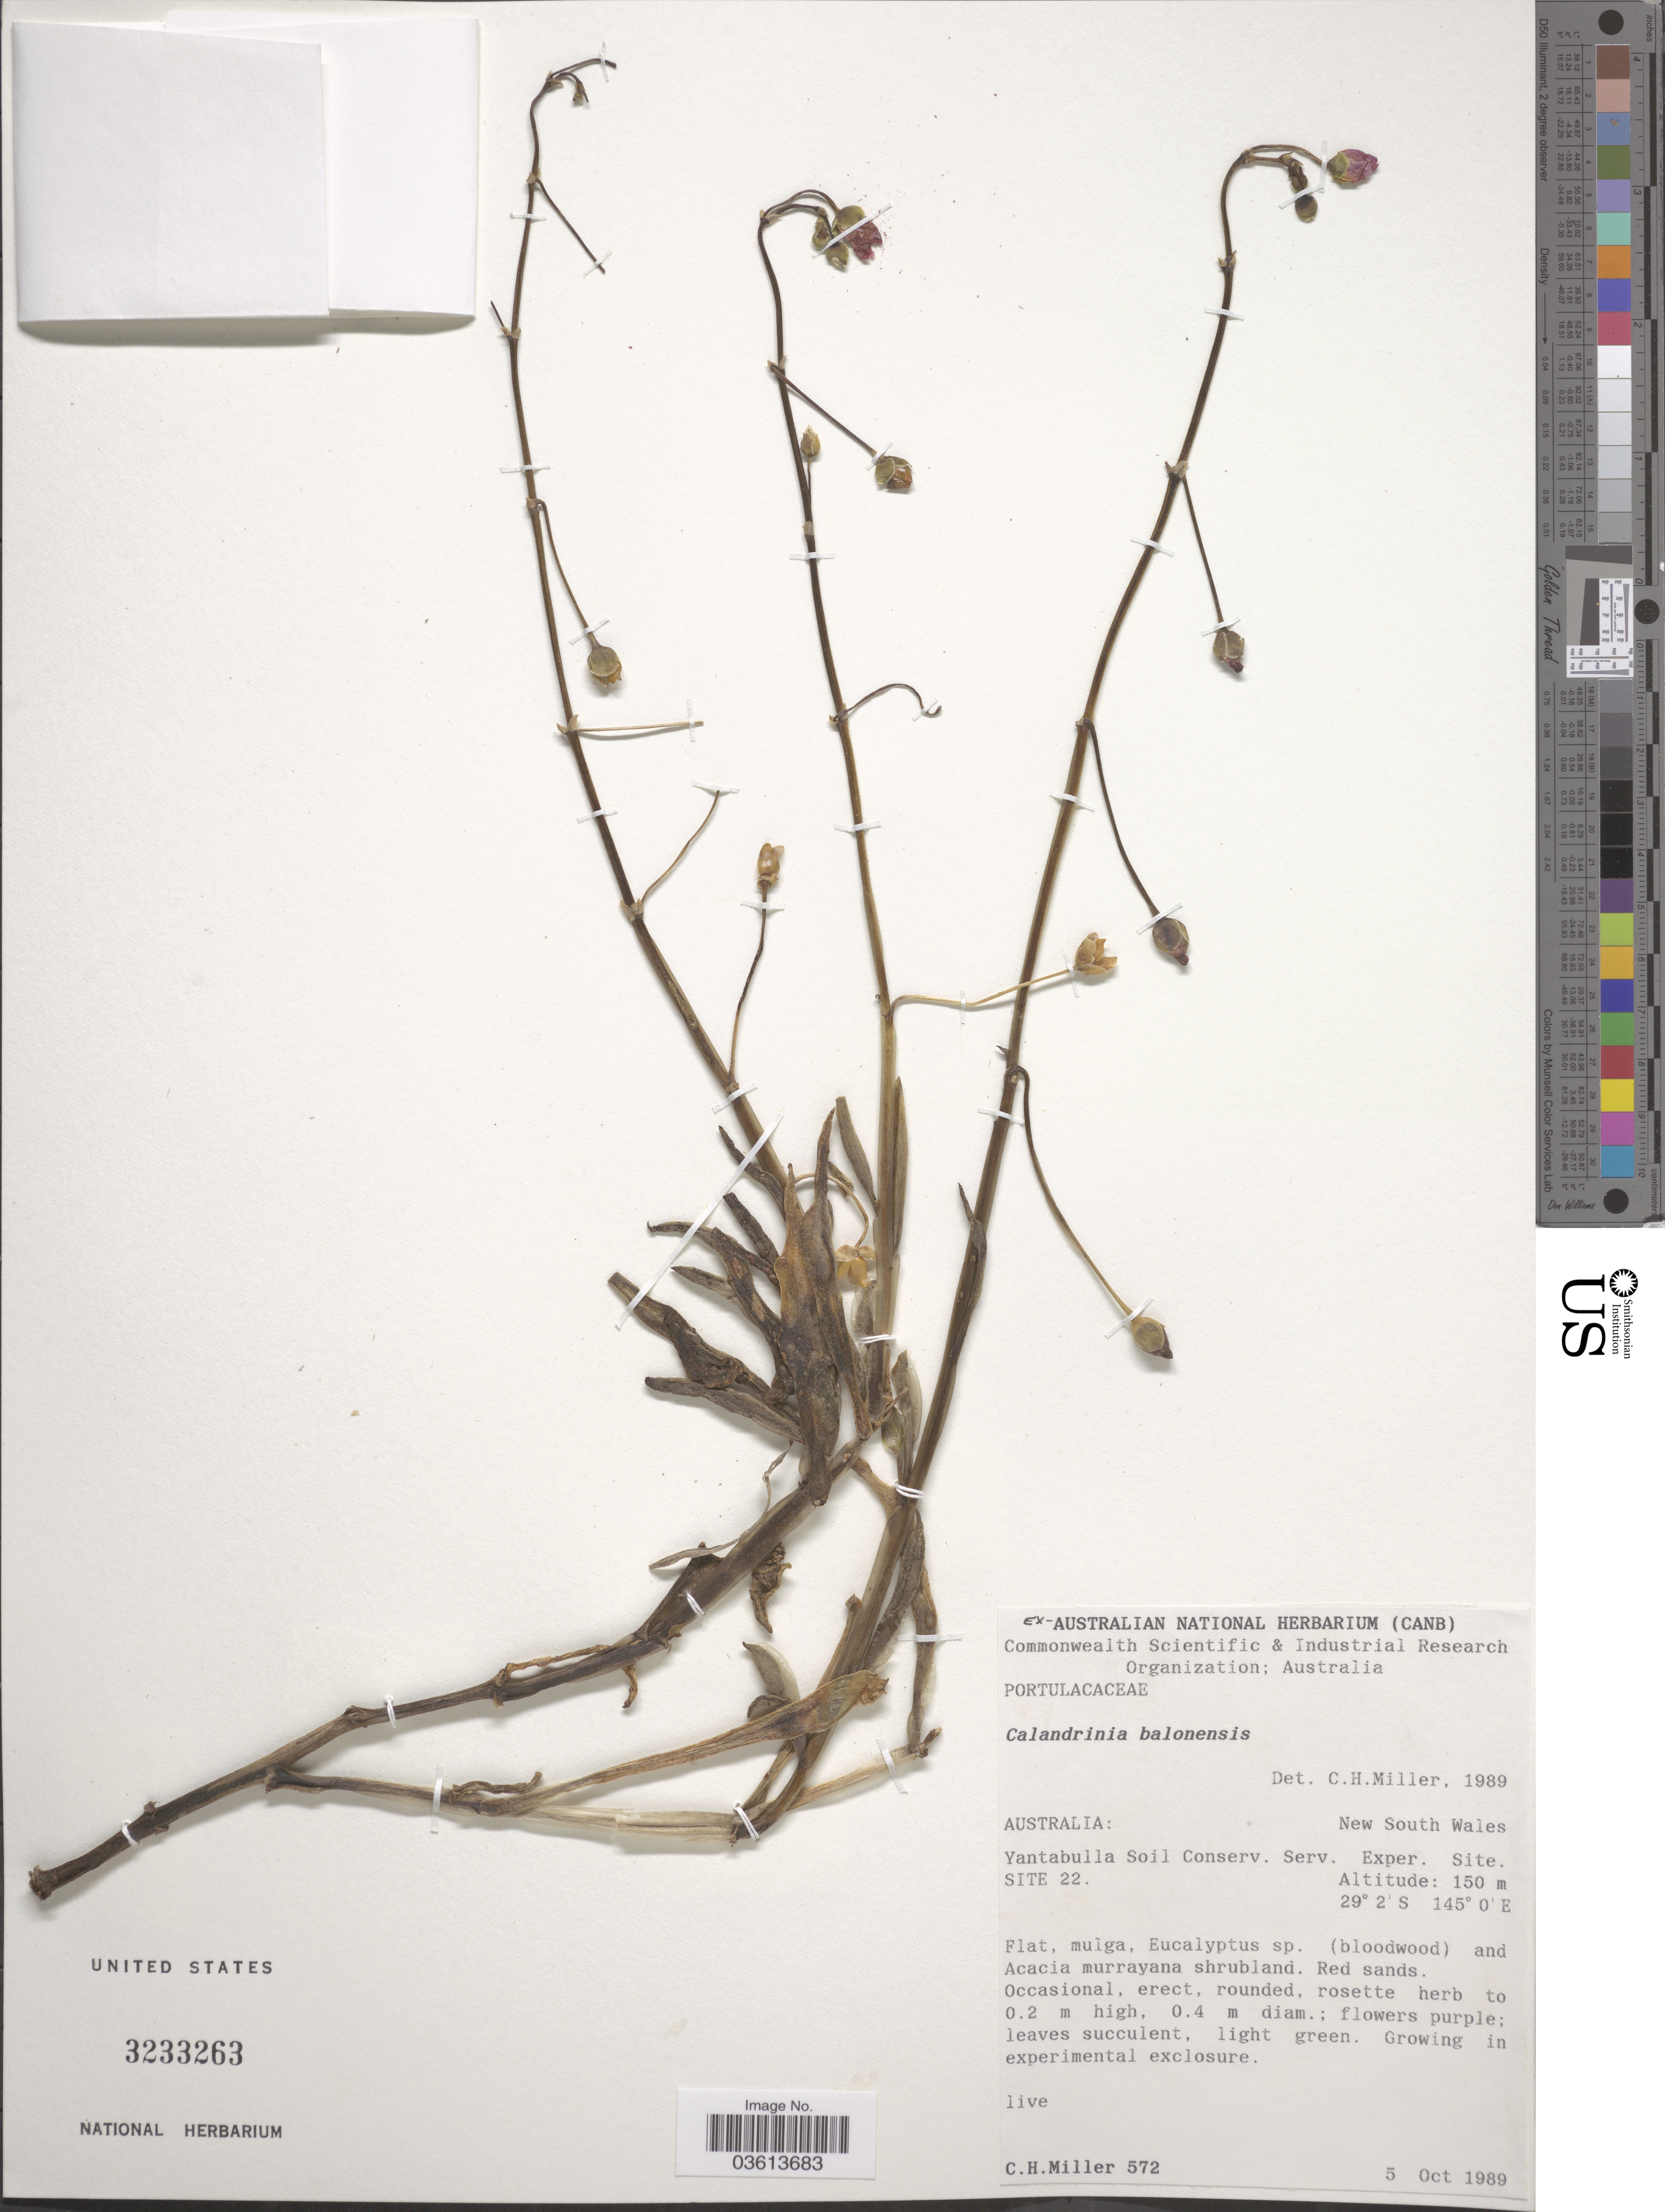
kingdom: Plantae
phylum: Tracheophyta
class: Magnoliopsida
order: Caryophyllales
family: Montiaceae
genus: Parakeelya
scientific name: Parakeelya balonensis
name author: (Lindl.) Hershk.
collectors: C. H. Miller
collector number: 572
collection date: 1989-10-05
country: Australia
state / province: New South Wales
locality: Yantabulla Soil Conserv. Serv. Exper. Site. Site 22.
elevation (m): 150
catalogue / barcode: US 3233263